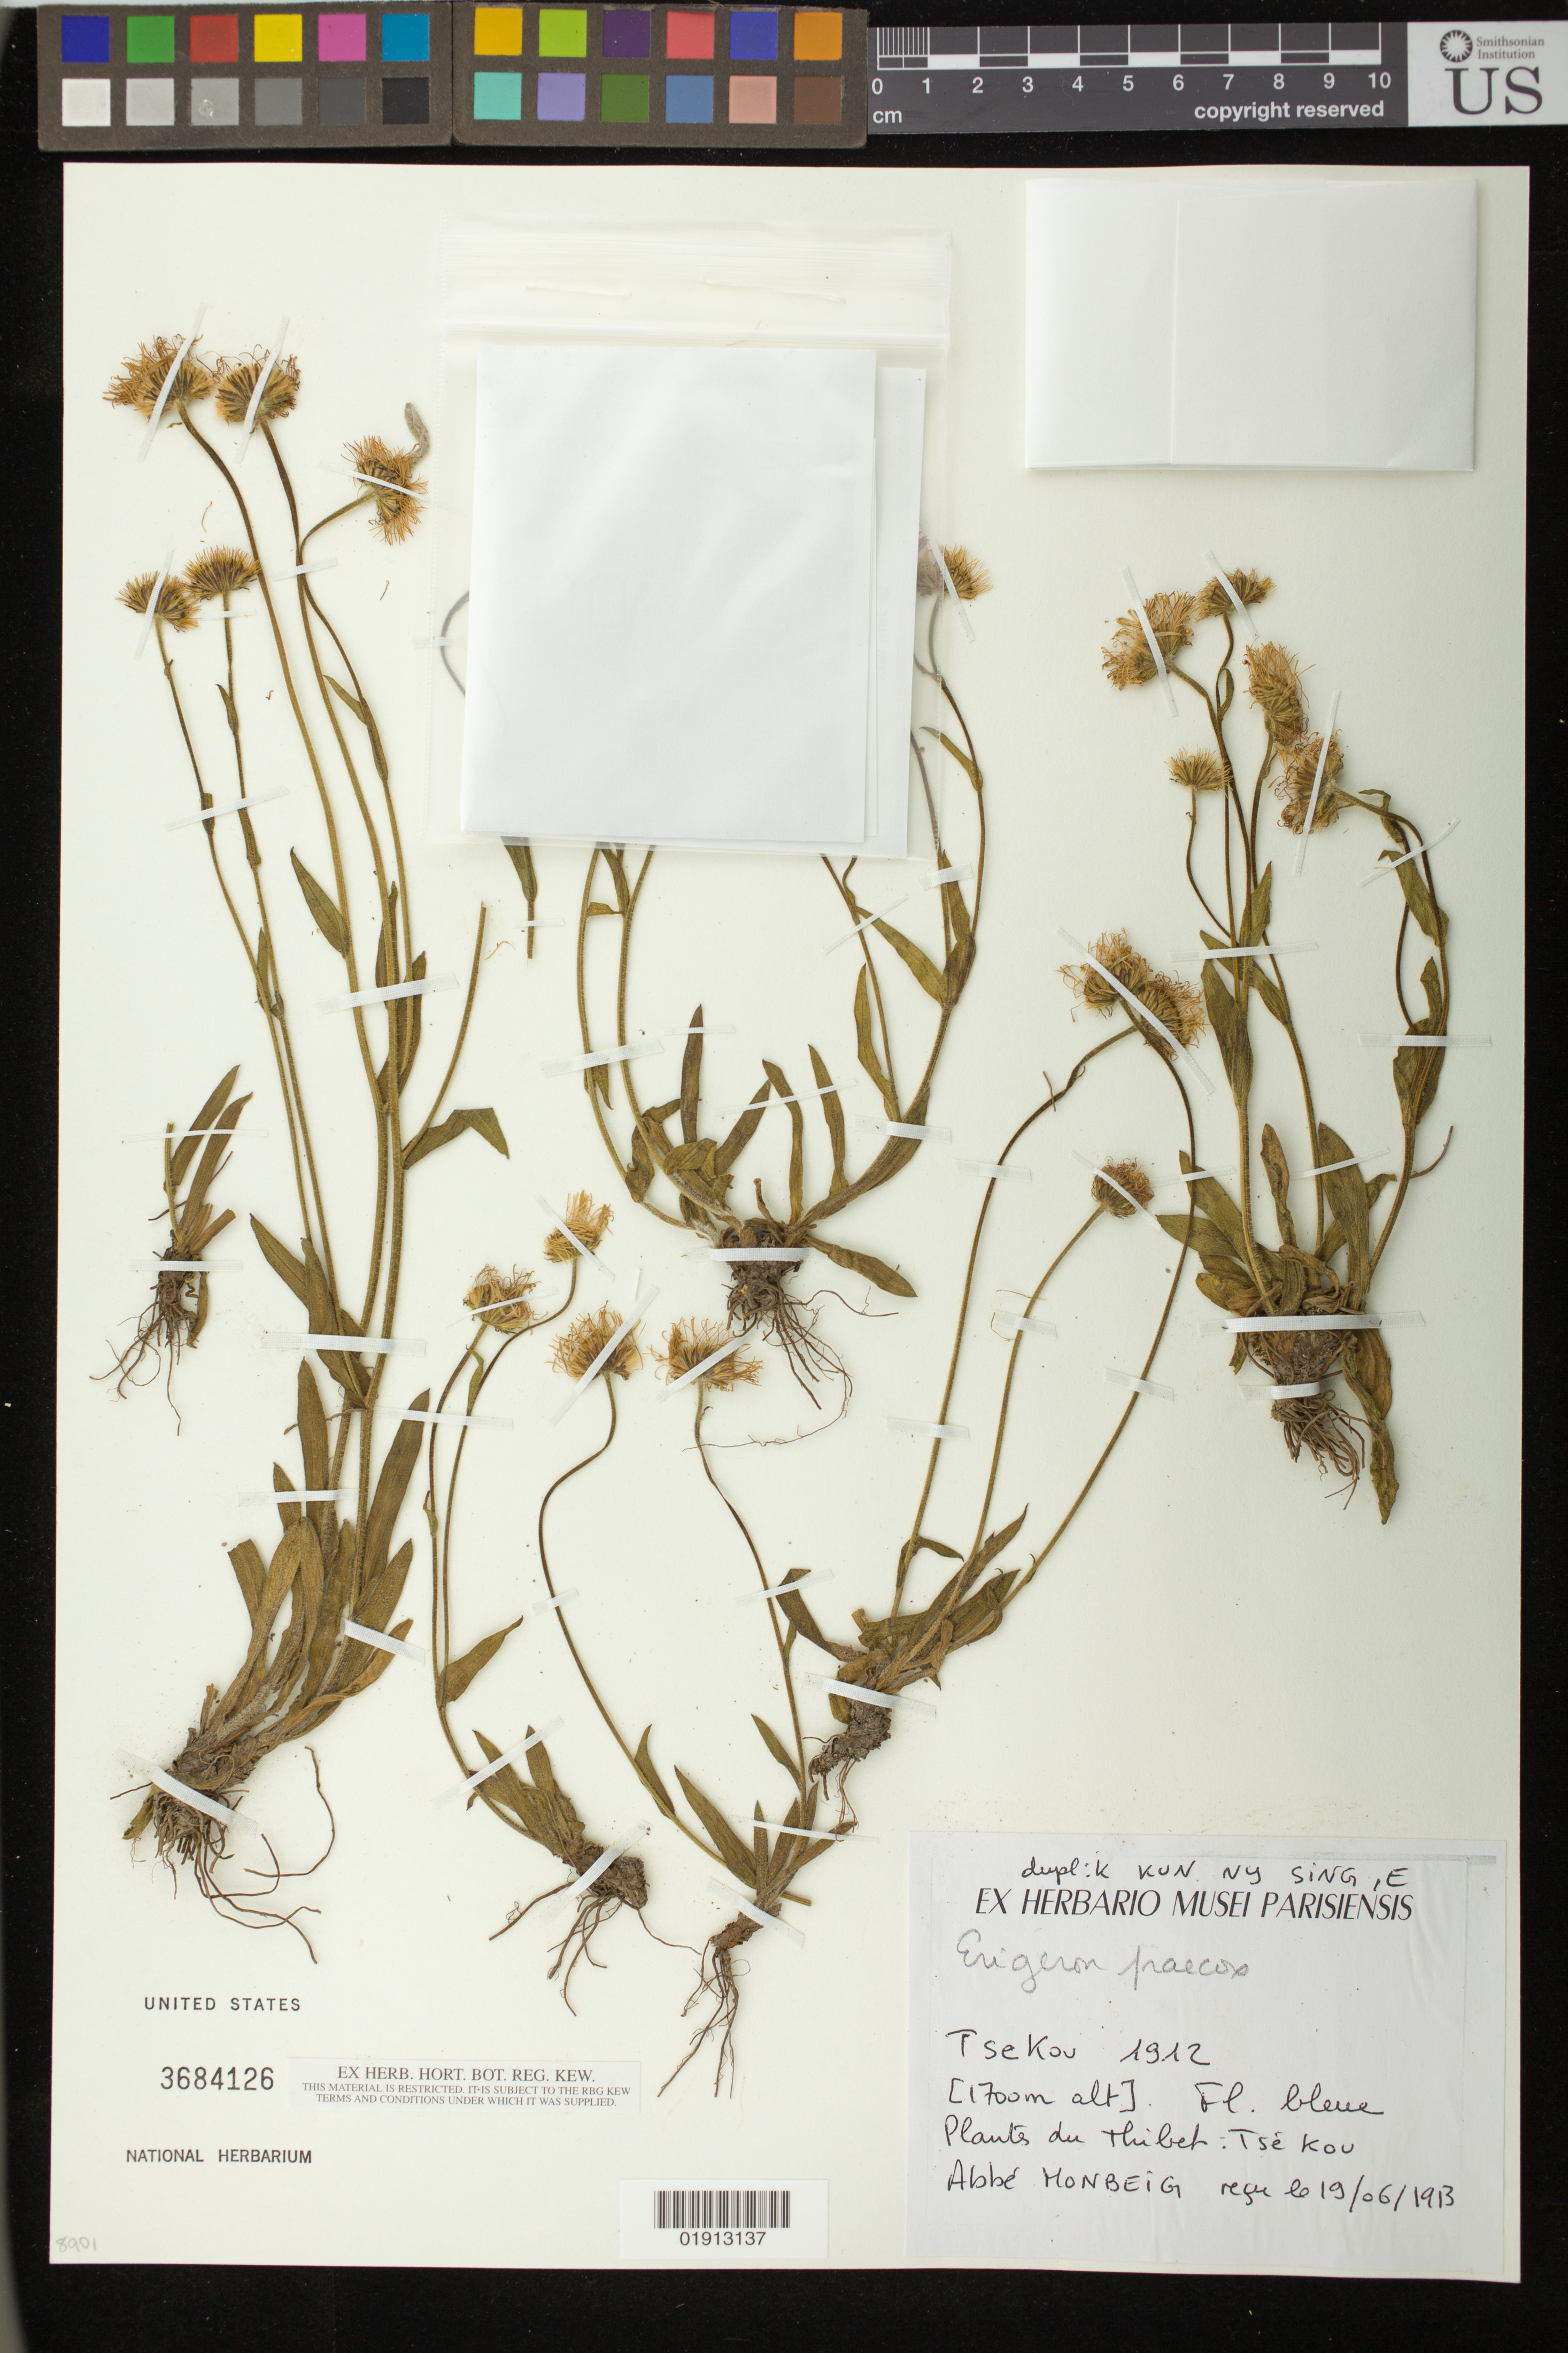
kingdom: Plantae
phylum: Tracheophyta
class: Magnoliopsida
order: Asterales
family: Asteraceae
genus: Erigeron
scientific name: Erigeron praecox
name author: Vierh. & Hand.-Mazz.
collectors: A. Monbeig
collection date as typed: Label reads both "1912" and "recu le 19/06/1913"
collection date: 1912 or 1913-06-19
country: China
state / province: Qinghai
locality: Thibet: Tse Kou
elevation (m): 1700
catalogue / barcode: US 3684126